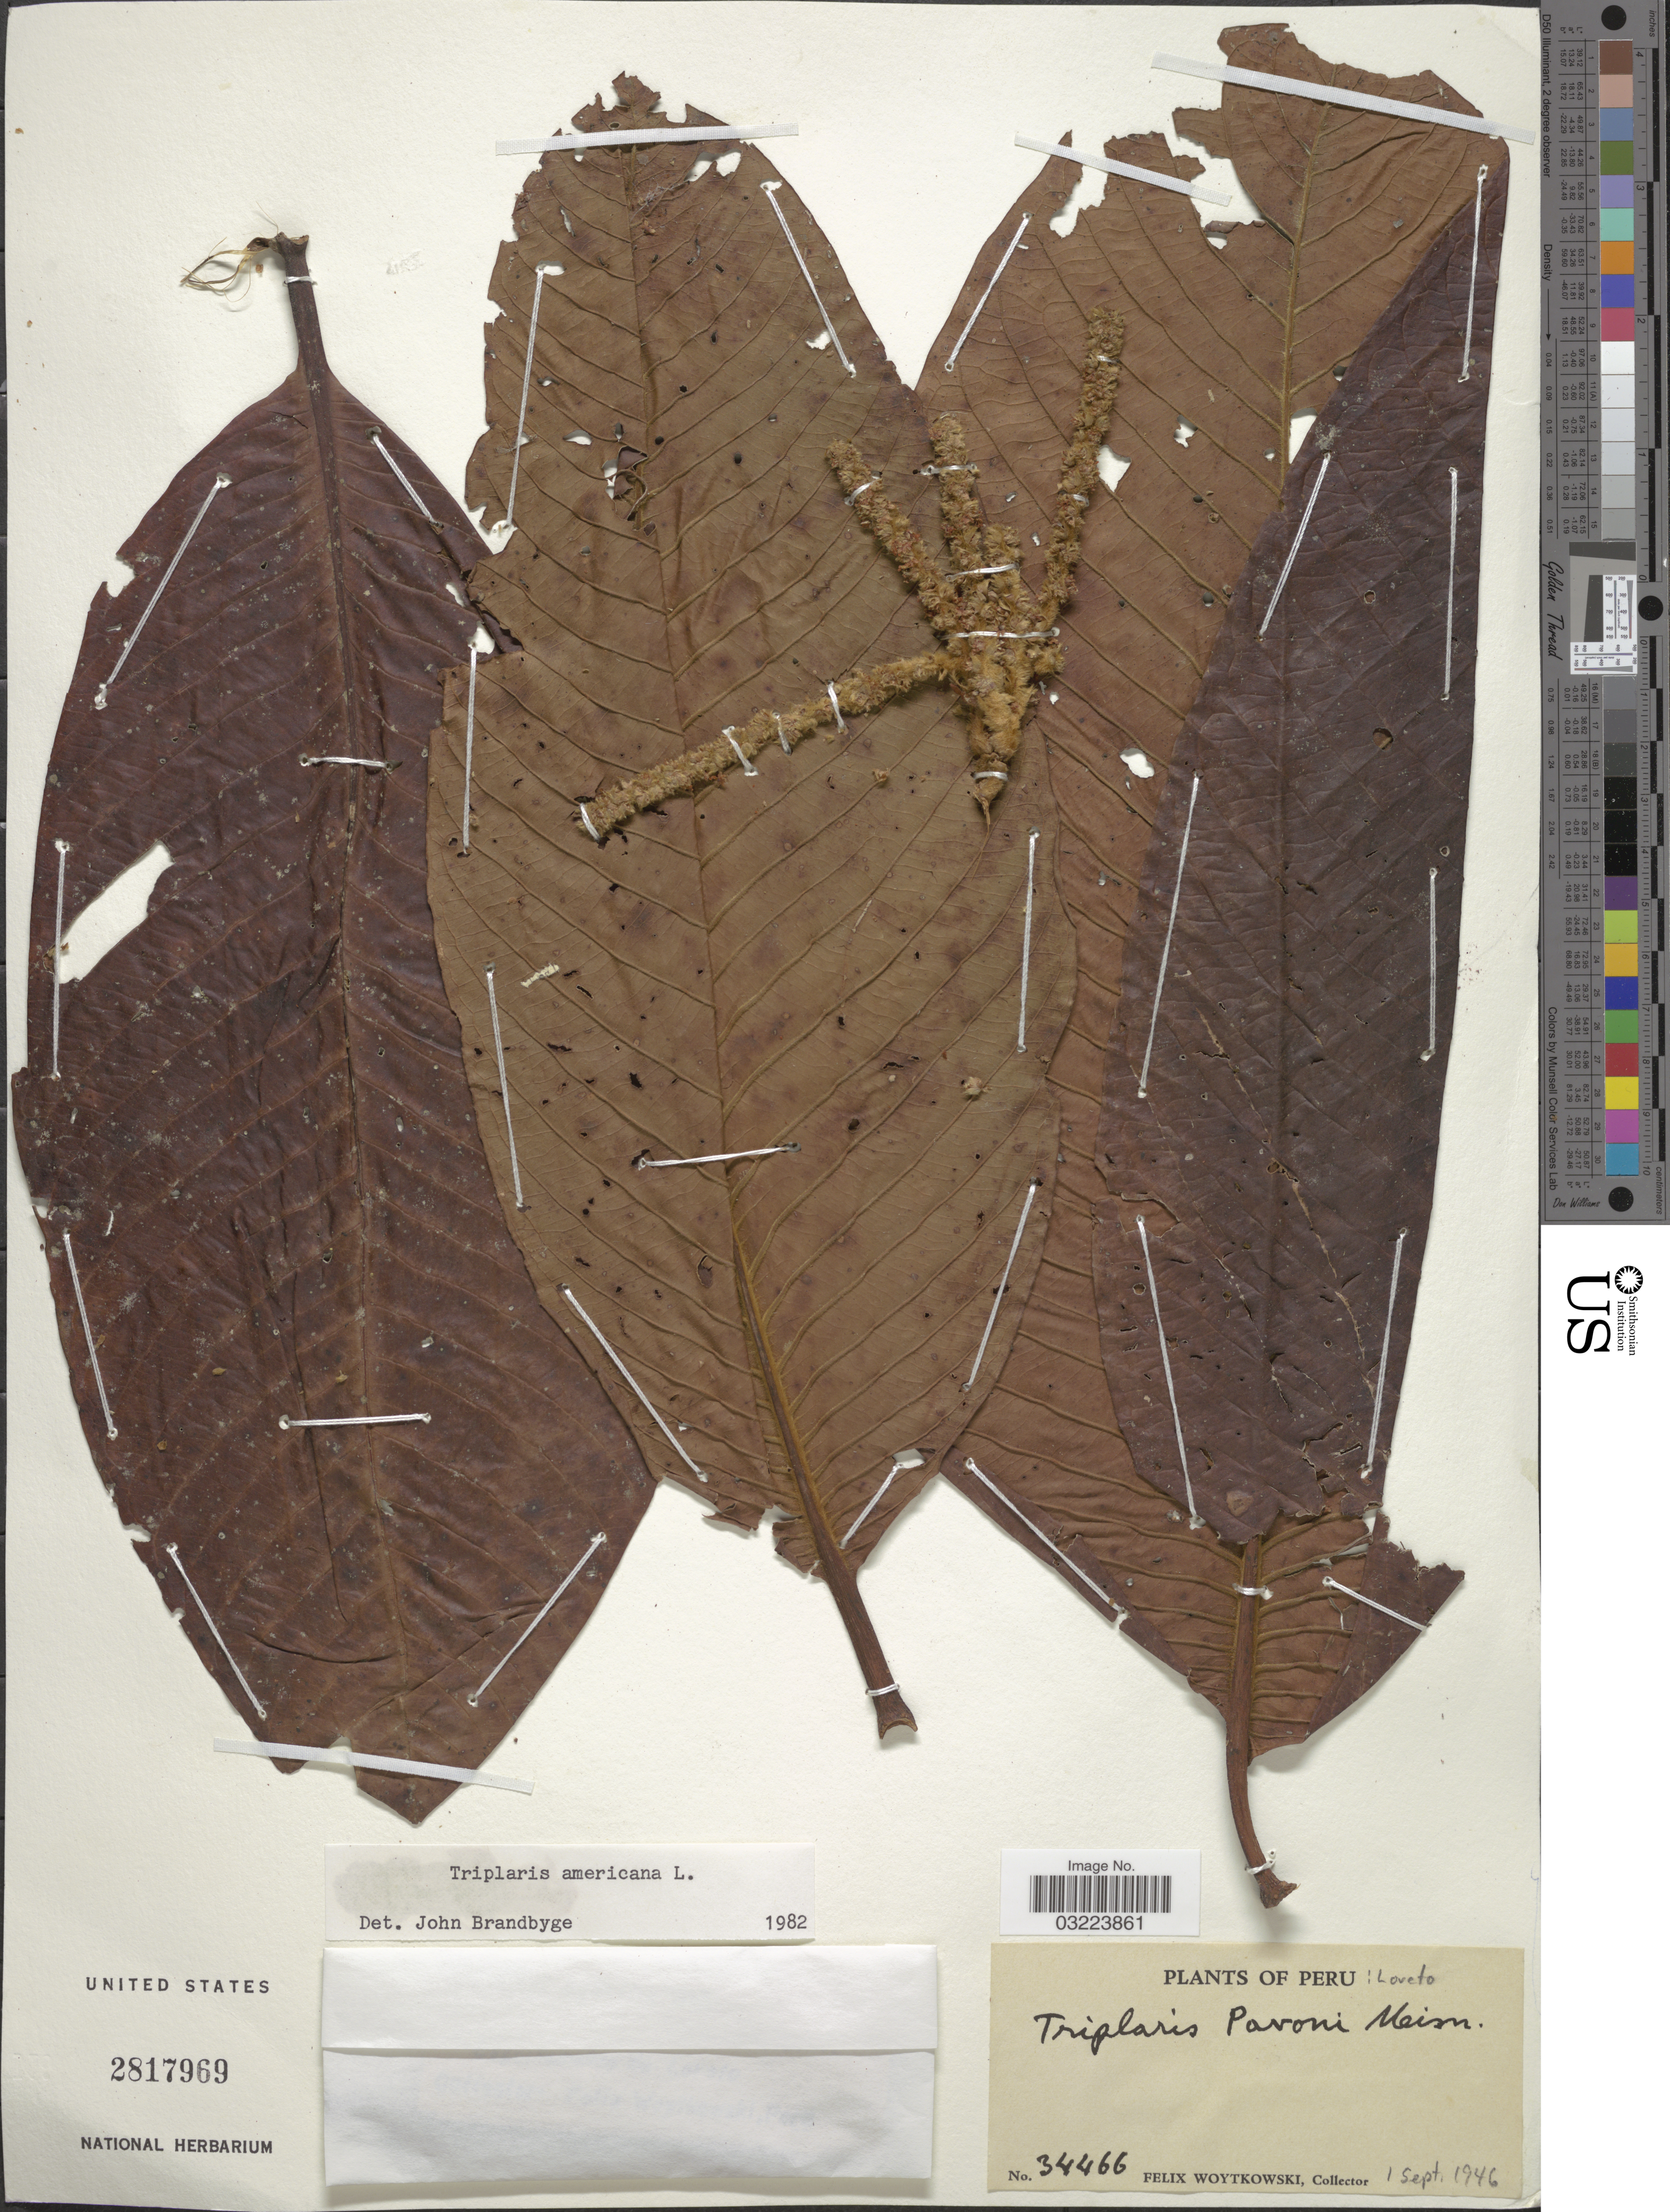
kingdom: Plantae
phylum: Tracheophyta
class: Magnoliopsida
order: Caryophyllales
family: Polygonaceae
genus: Triplaris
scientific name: Triplaris americana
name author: L.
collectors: F. Woytkowski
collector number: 34466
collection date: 1946-09-01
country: Peru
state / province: Loreto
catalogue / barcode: US 2817969